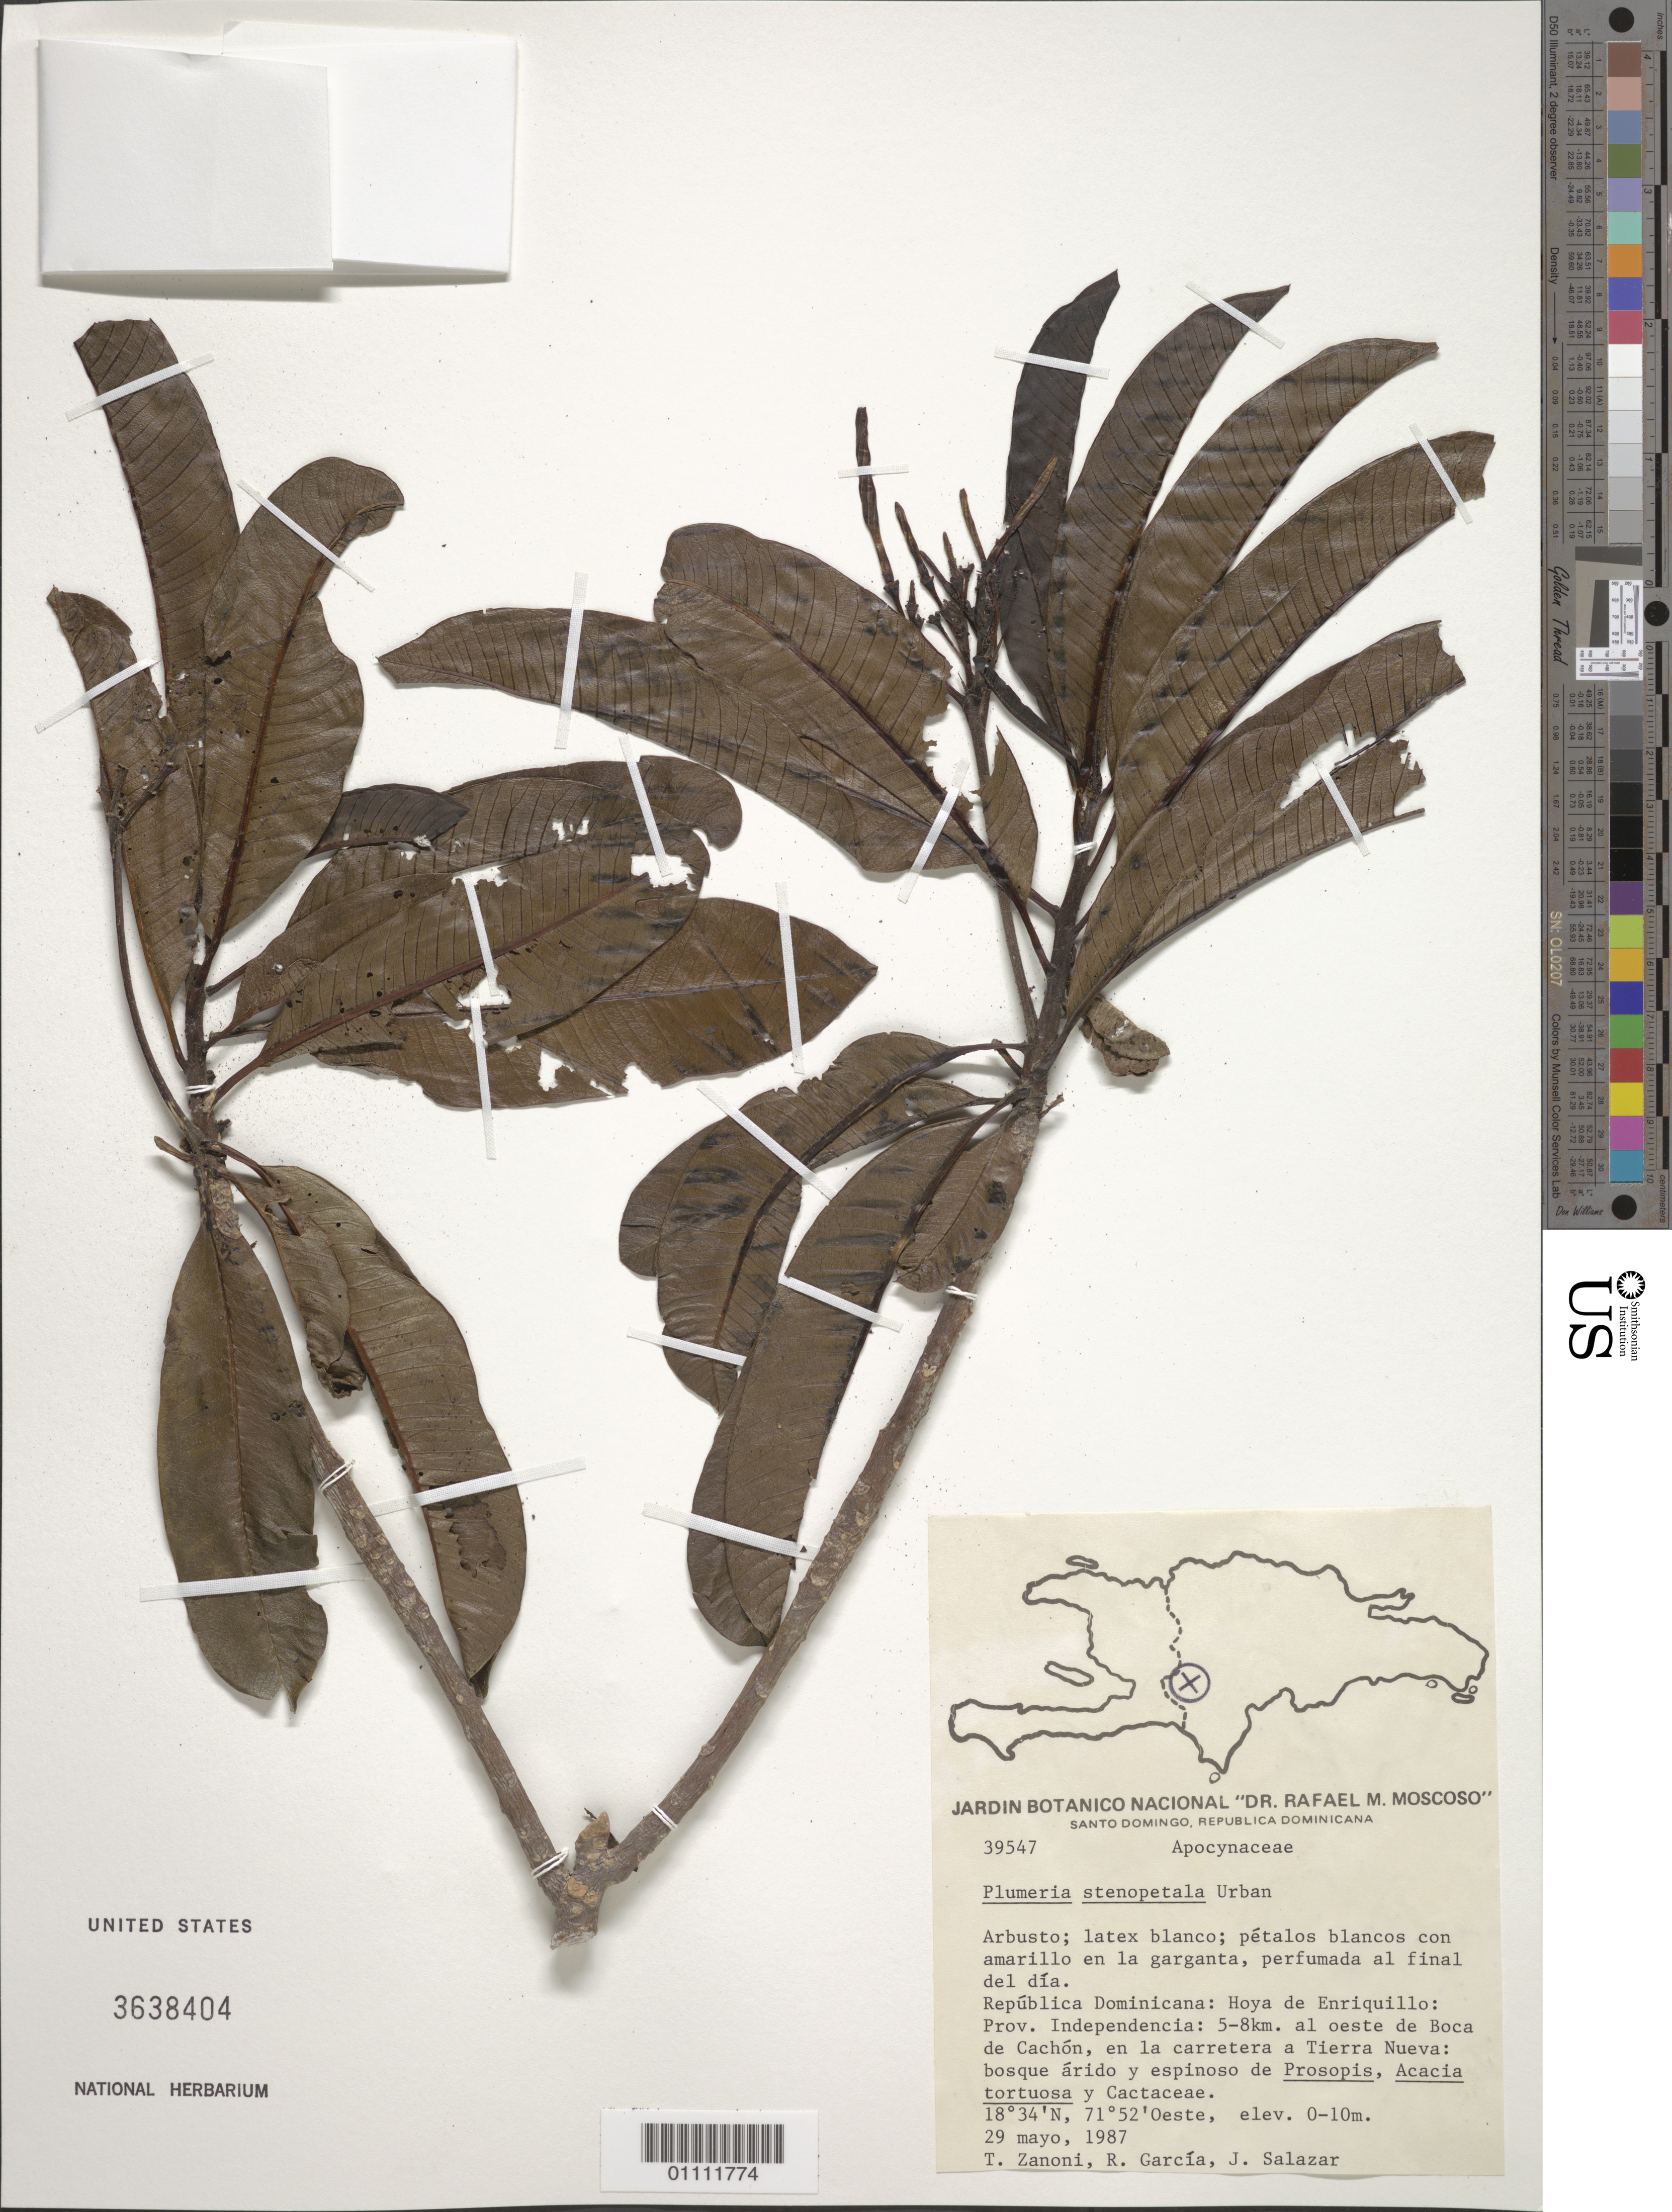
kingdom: Plantae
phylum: Tracheophyta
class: Magnoliopsida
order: Gentianales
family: Apocynaceae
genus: Plumeria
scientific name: Plumeria stenopetala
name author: Urb.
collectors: T. A. Zanoni, R. G. García & J. Salazar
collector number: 39547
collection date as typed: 29 May 1987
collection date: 1987-05-29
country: Dominican Republic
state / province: Independencia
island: Hispaniola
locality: Hoya de Enriquillo, 5-8 km al oeste de Boca de Cachón, en la carretera a Tierra Nueva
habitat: Bosque árido y espinoso de Prosopis, Acacia tortuosa y Cactaceae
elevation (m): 0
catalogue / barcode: US 3638404